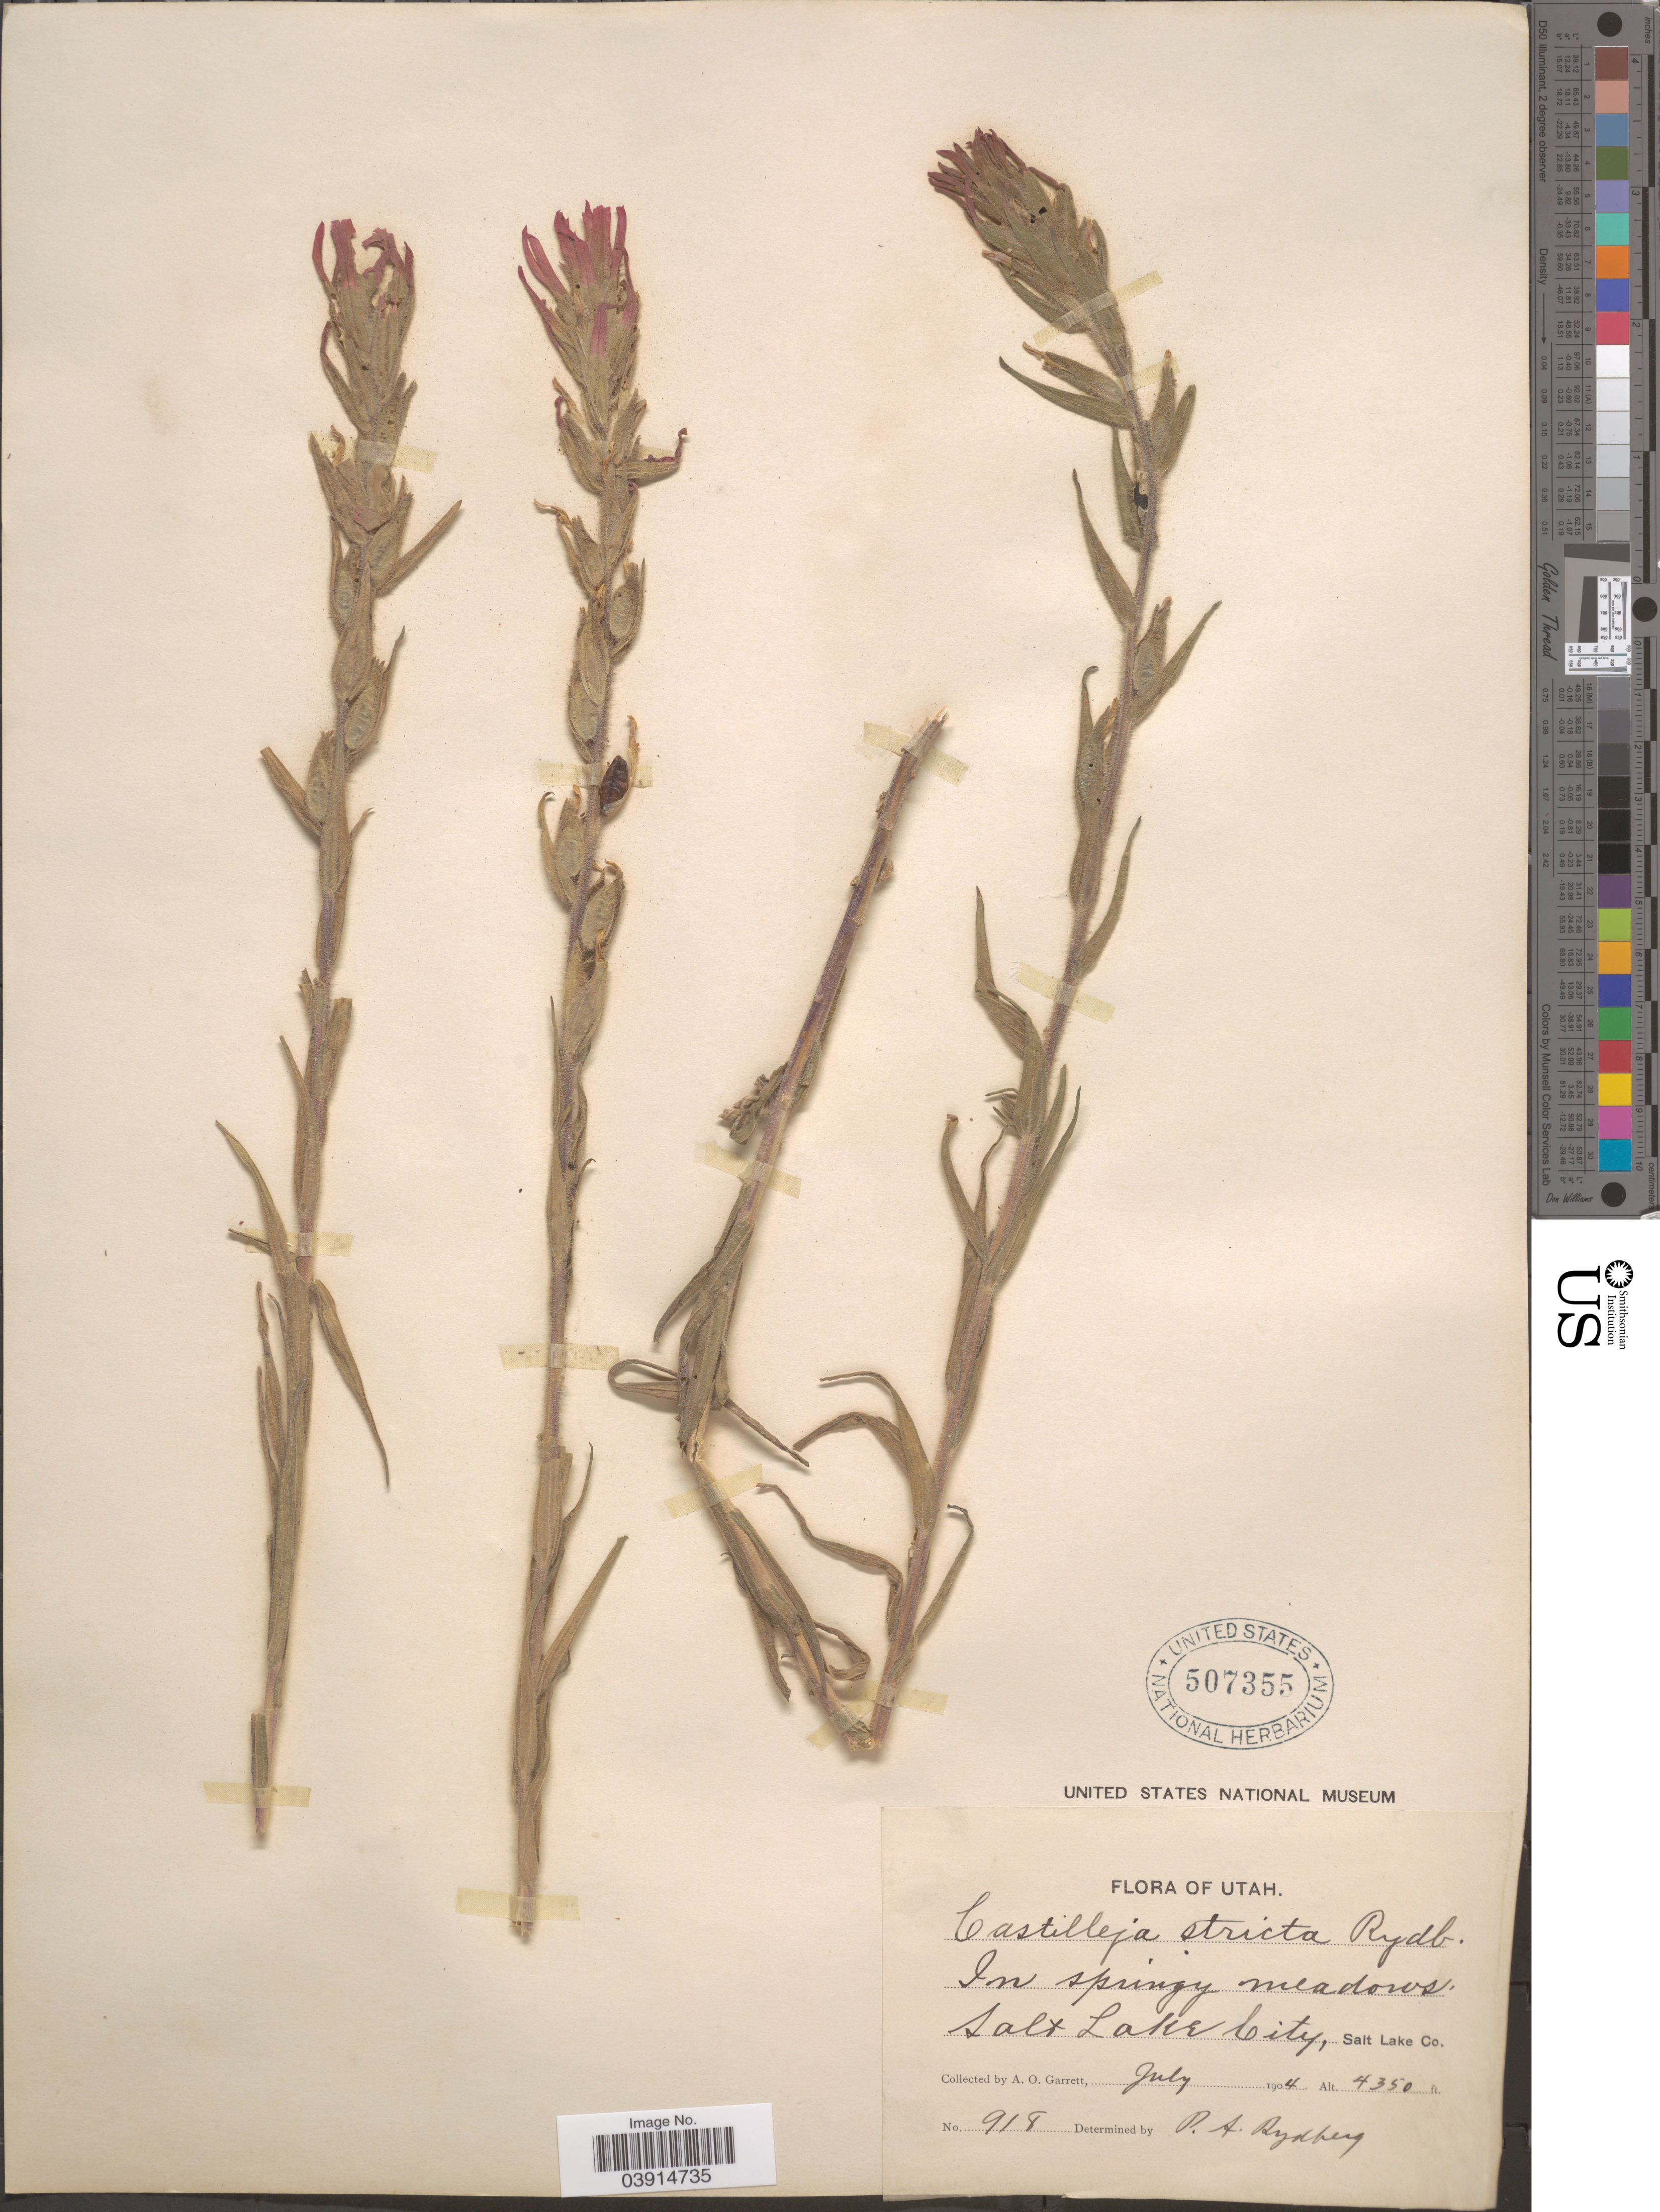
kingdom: Plantae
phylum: Tracheophyta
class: Magnoliopsida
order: Lamiales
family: Orobanchaceae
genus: Castilleja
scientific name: Castilleja sp.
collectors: A. O. Garrett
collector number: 918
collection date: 1904-07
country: United States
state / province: Utah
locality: Salt Lake City, Salt Lake Co.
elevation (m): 1326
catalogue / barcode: US 507355